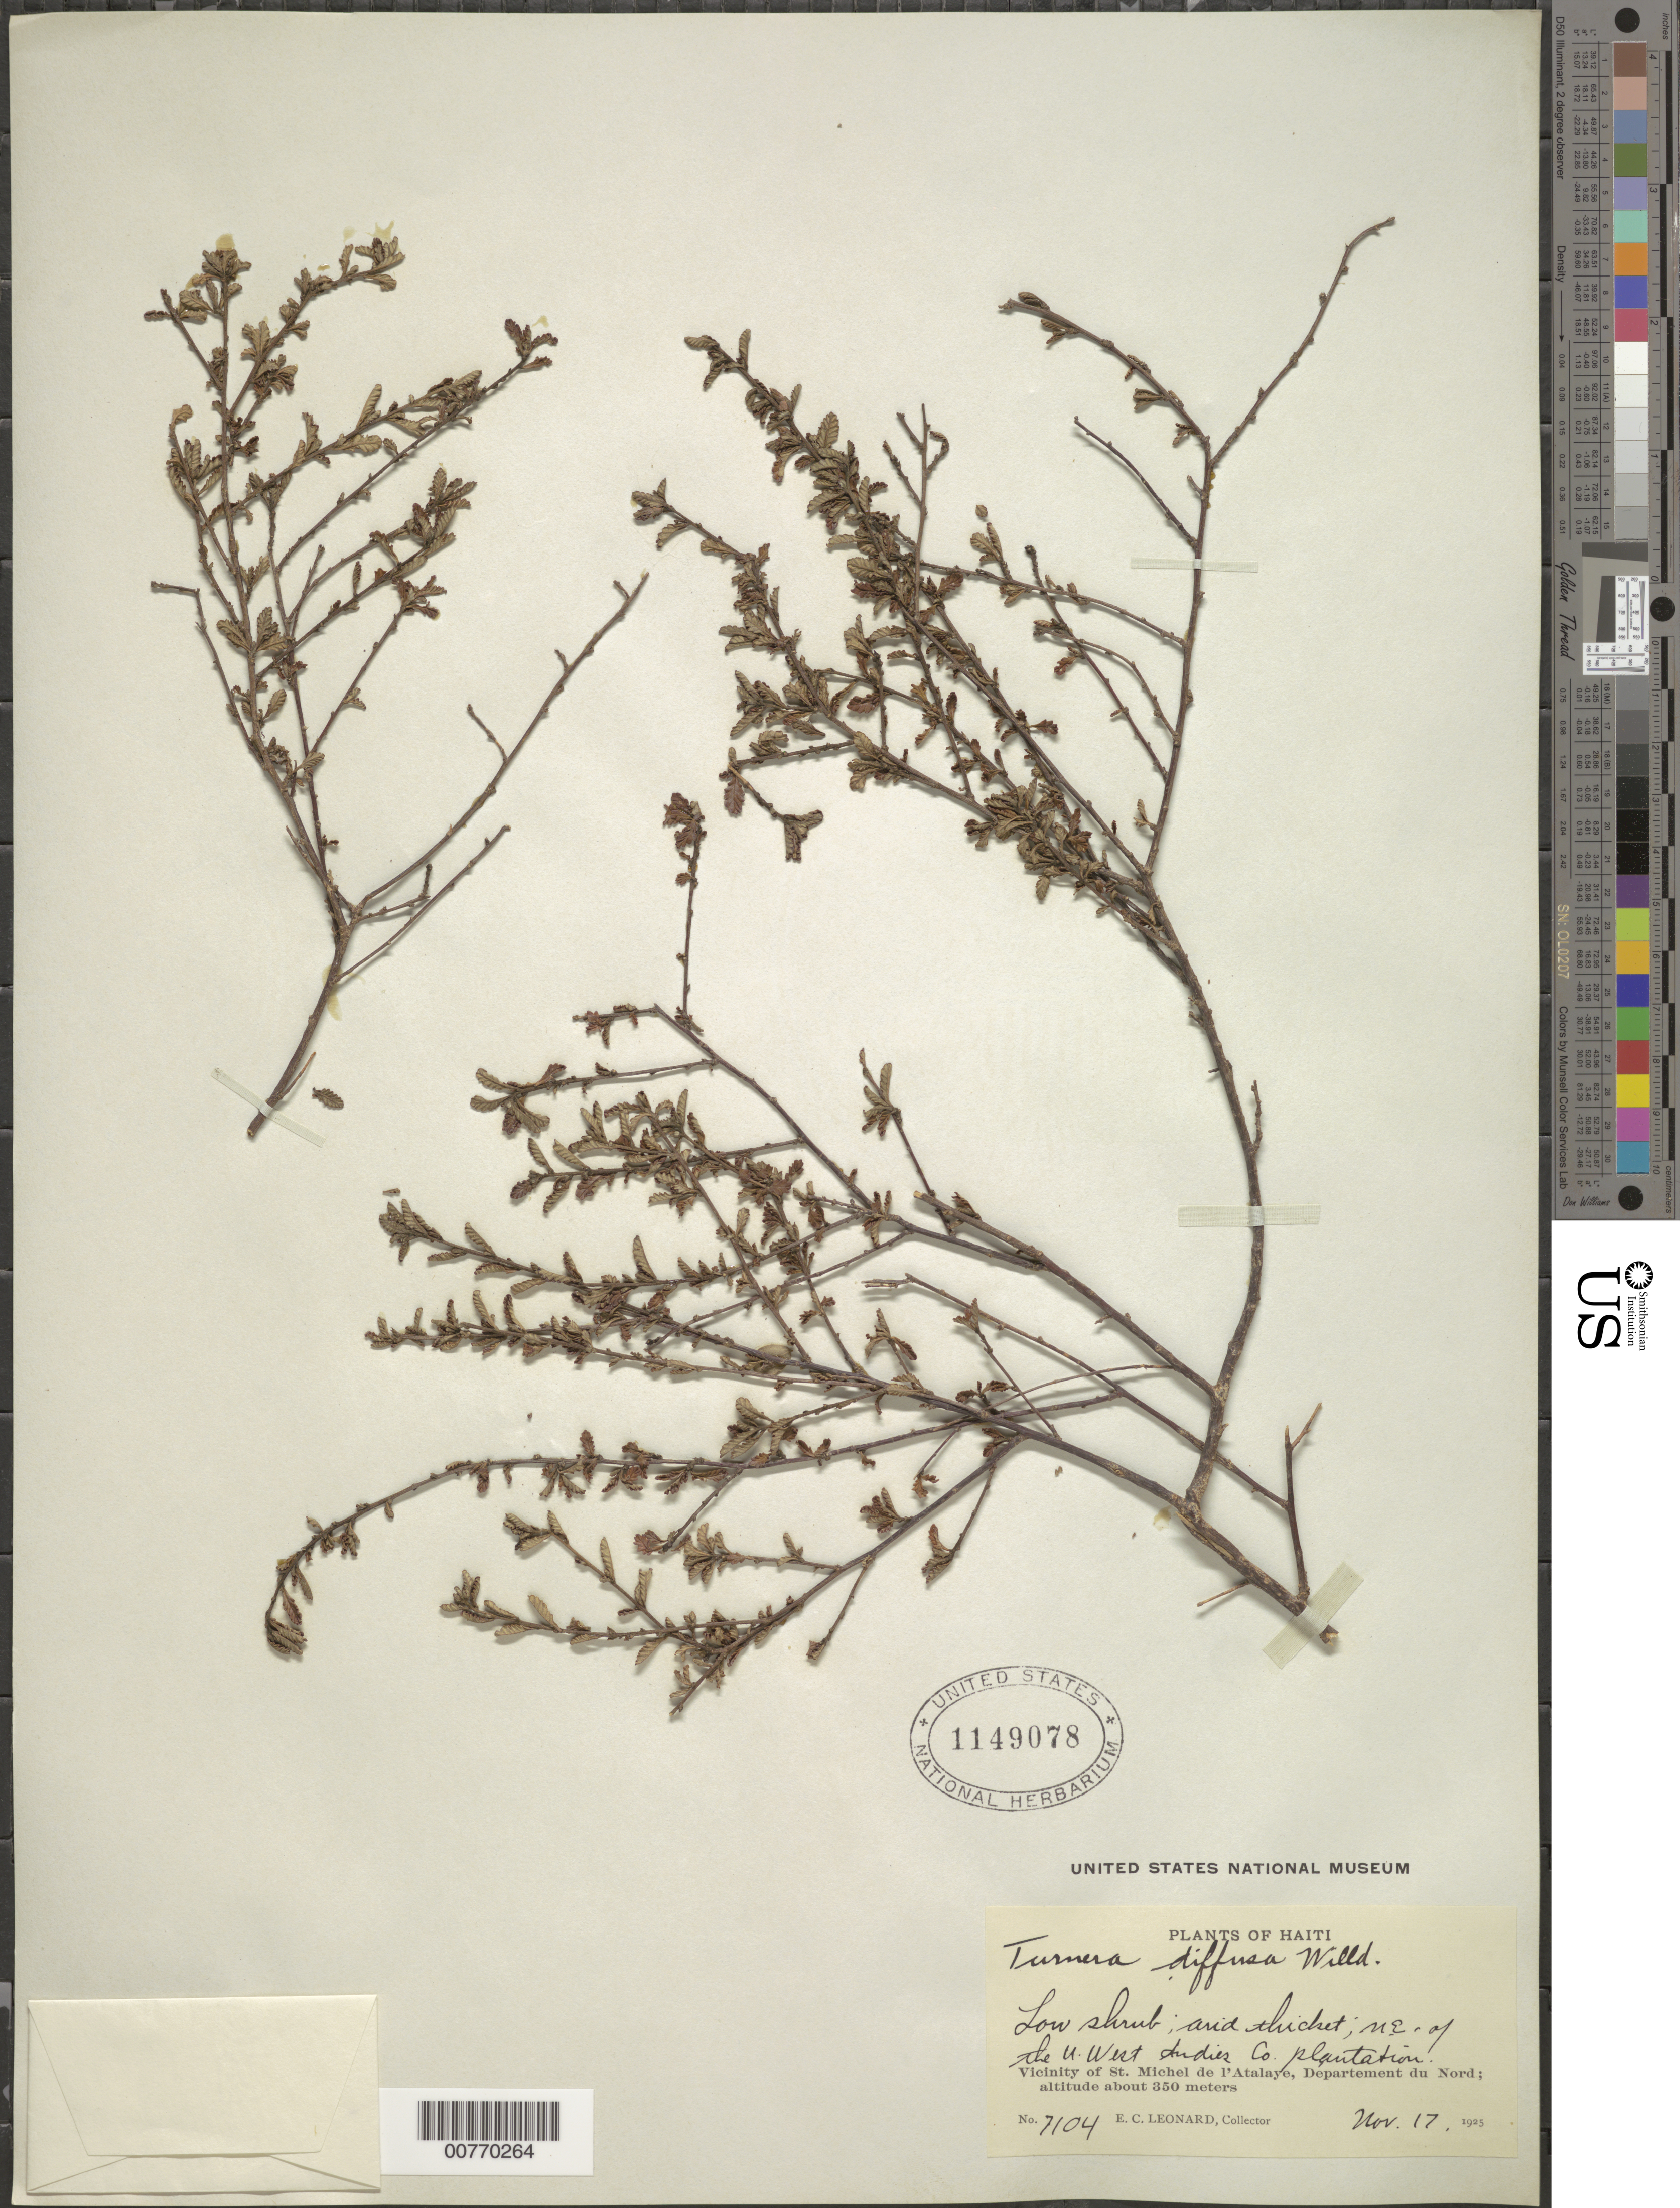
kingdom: Plantae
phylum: Tracheophyta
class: Magnoliopsida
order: Malpighiales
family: Turneraceae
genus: Turnera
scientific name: Turnera diffusa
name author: Willd. ex Schult.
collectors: E. C. Leonard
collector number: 7104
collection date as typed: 17 Nov 1925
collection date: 1925-11-17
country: Haiti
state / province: Nord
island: Hispaniola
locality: Vicinity of St. Michel de l'Atalaye, northeast of the U.West Indies Co. plantation.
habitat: Arid thicket.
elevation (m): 350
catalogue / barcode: US 1149078